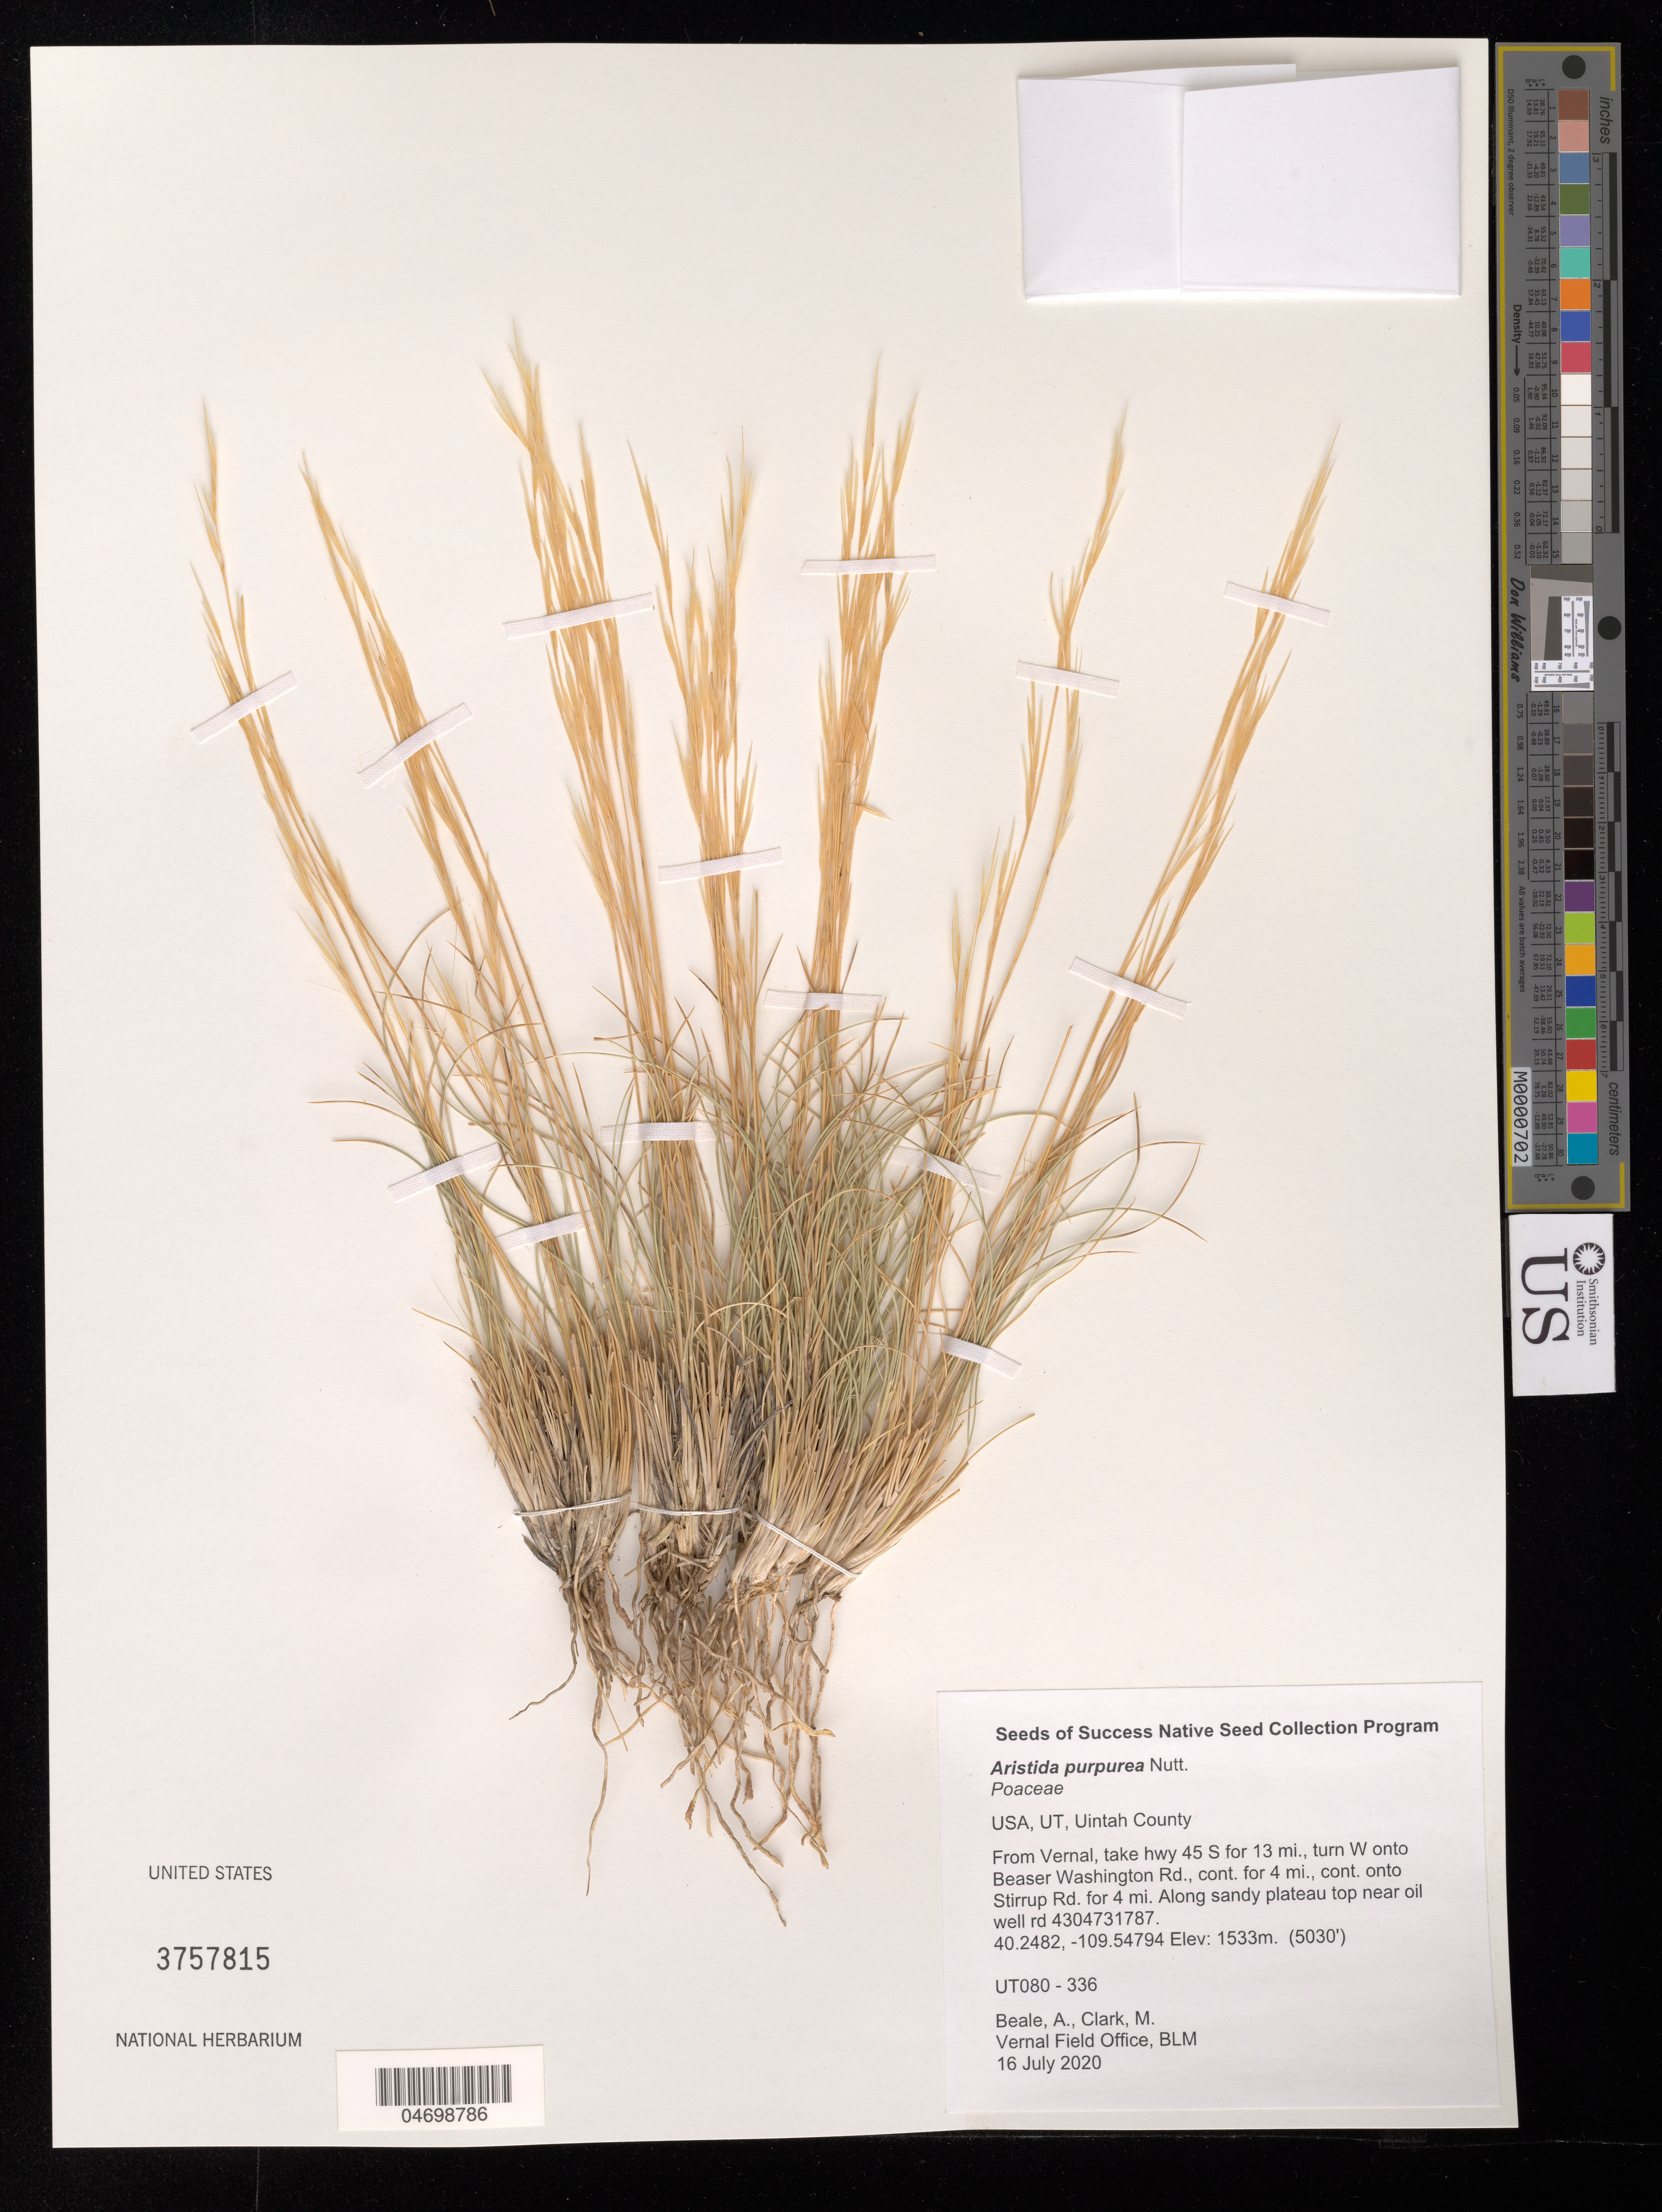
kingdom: Plantae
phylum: Tracheophyta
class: Liliopsida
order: Poales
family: Poaceae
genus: Aristida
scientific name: Aristida purpurea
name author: Nutt.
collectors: A. Beale & M. Clark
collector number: UT080-336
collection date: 2020-07-16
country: United States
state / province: Utah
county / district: Uintah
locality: Along sandy plateau top near oil well Rd 4304731787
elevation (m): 1533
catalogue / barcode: US 3757815